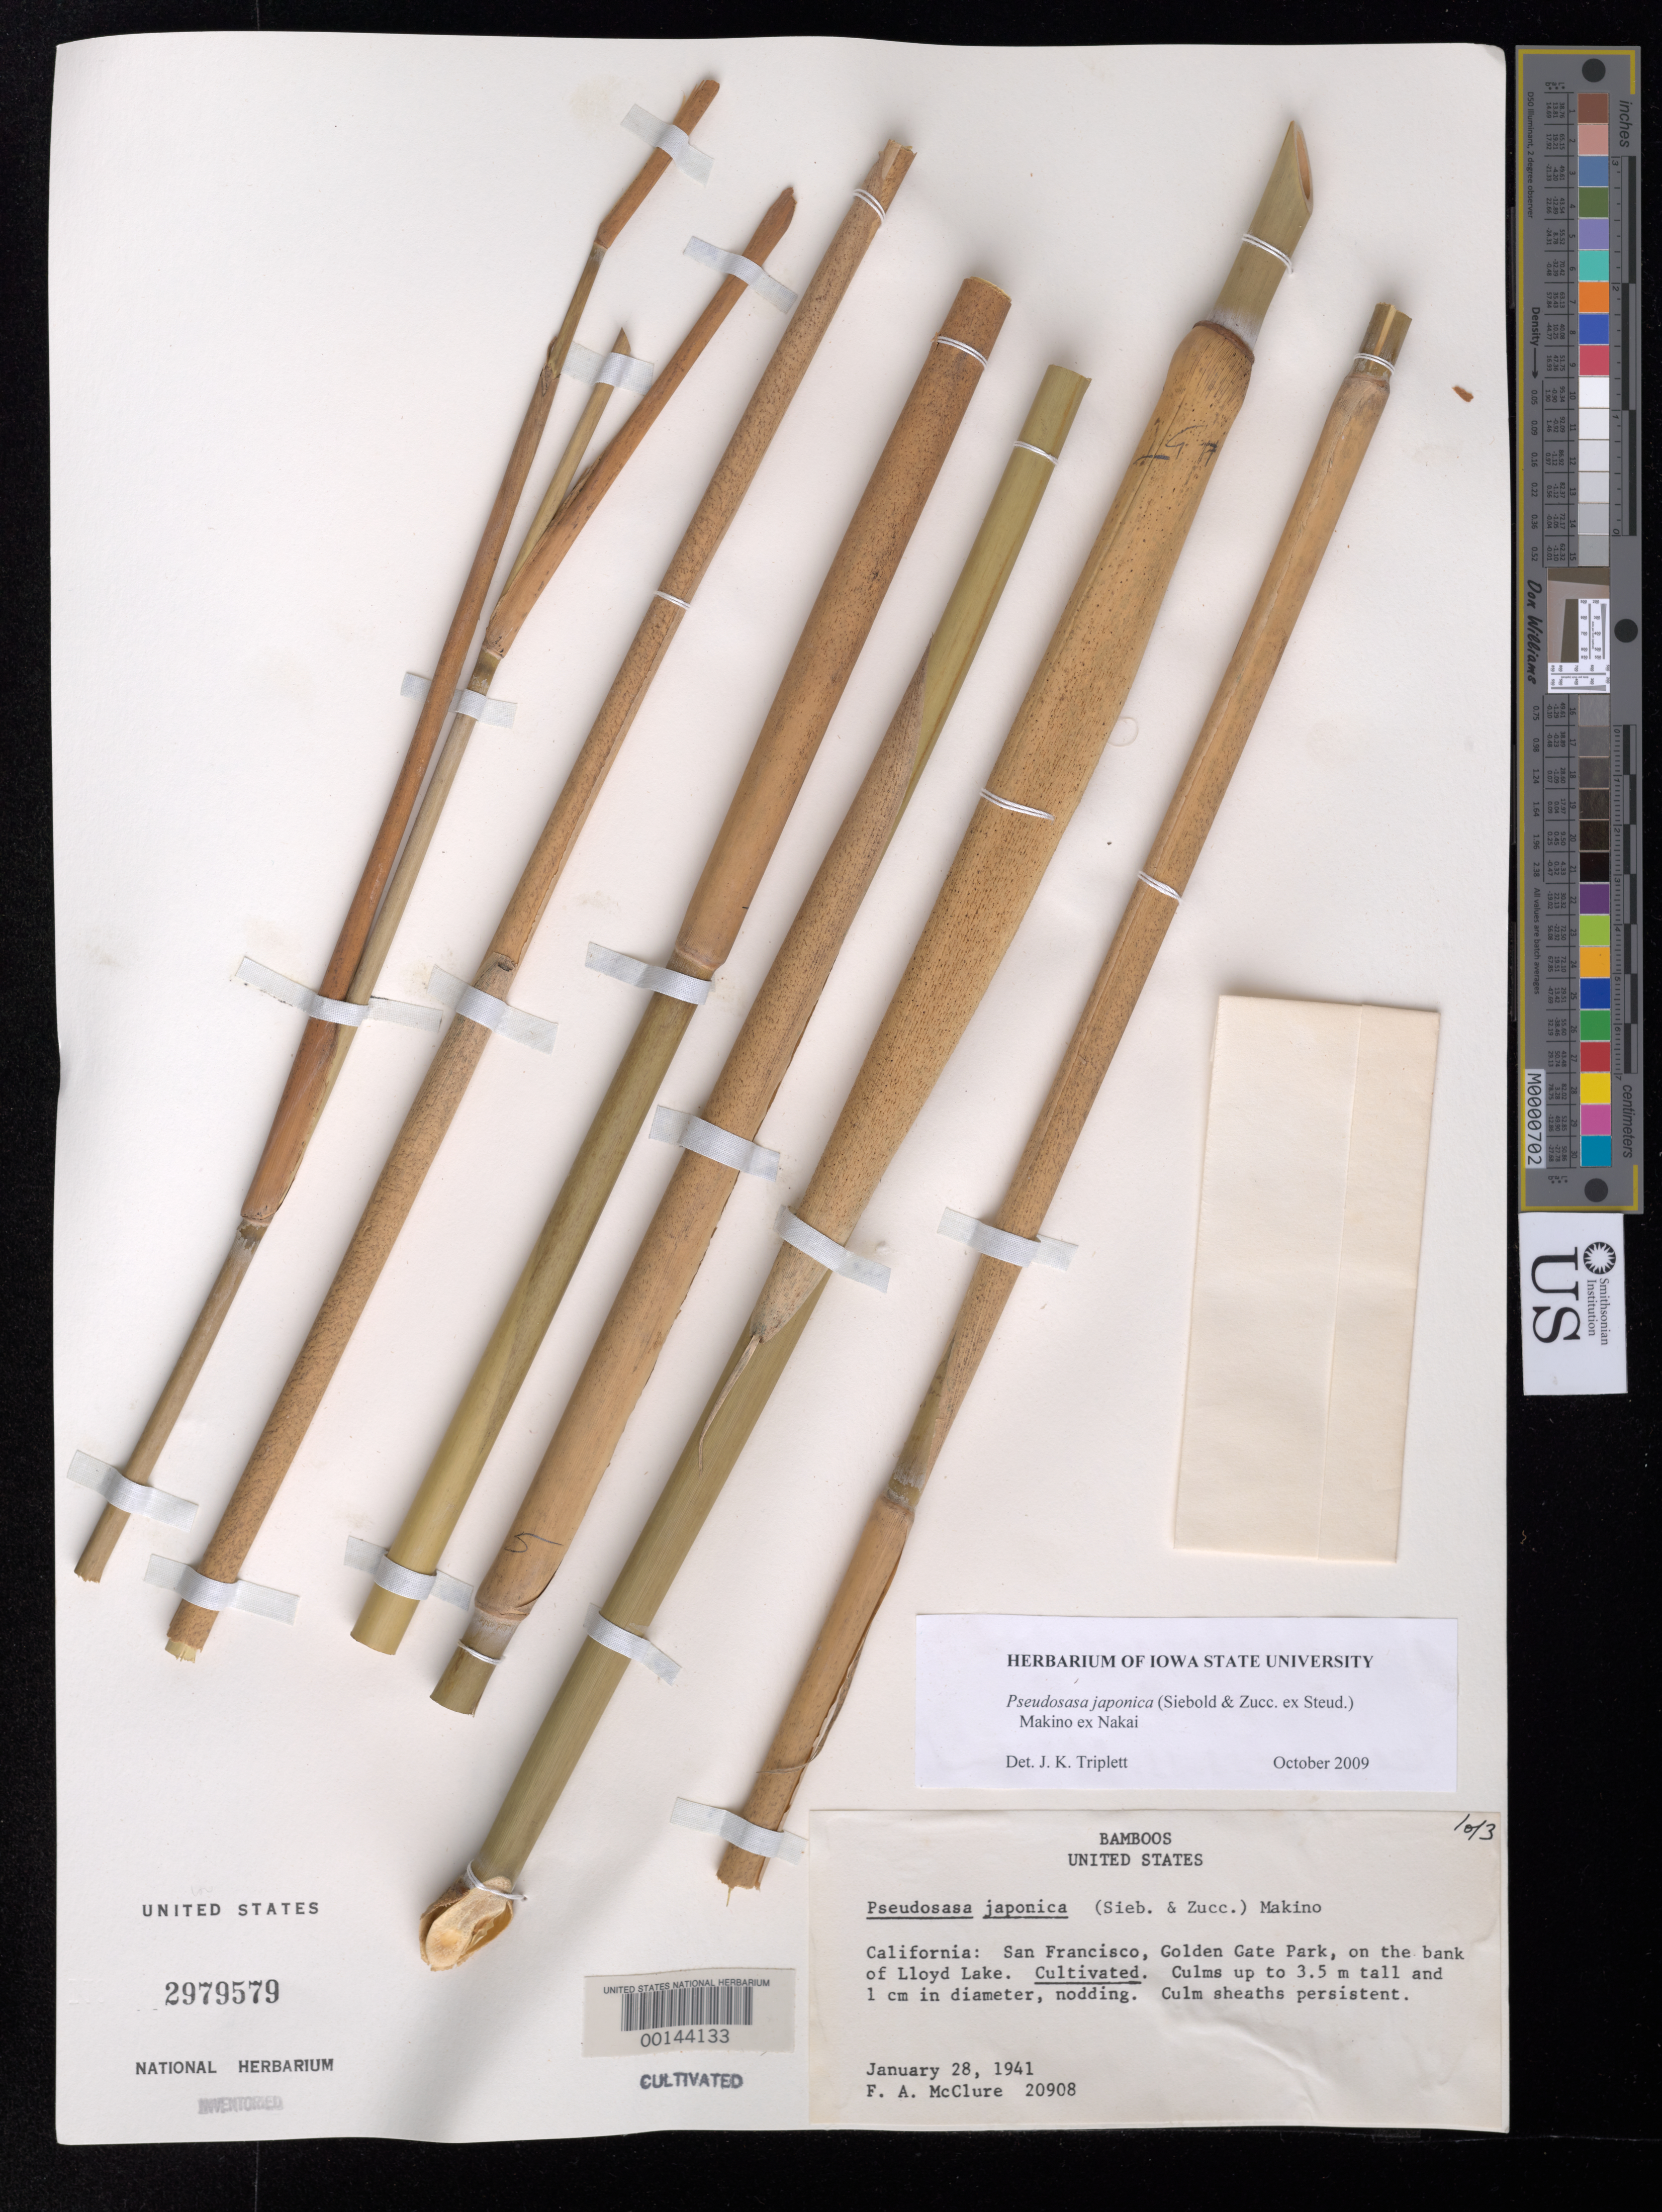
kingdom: Plantae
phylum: Tracheophyta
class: Liliopsida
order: Poales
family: Poaceae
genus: Pseudosasa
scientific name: Pseudosasa japonica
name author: (Siebold & Zucc. ex Steud.) Makino ex Nakai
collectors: F. A. McClure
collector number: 20908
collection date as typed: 28 Jan 1941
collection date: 1941-01-28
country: United States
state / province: California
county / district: San Francisco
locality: San francisco, golden gate park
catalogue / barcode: US 2979579